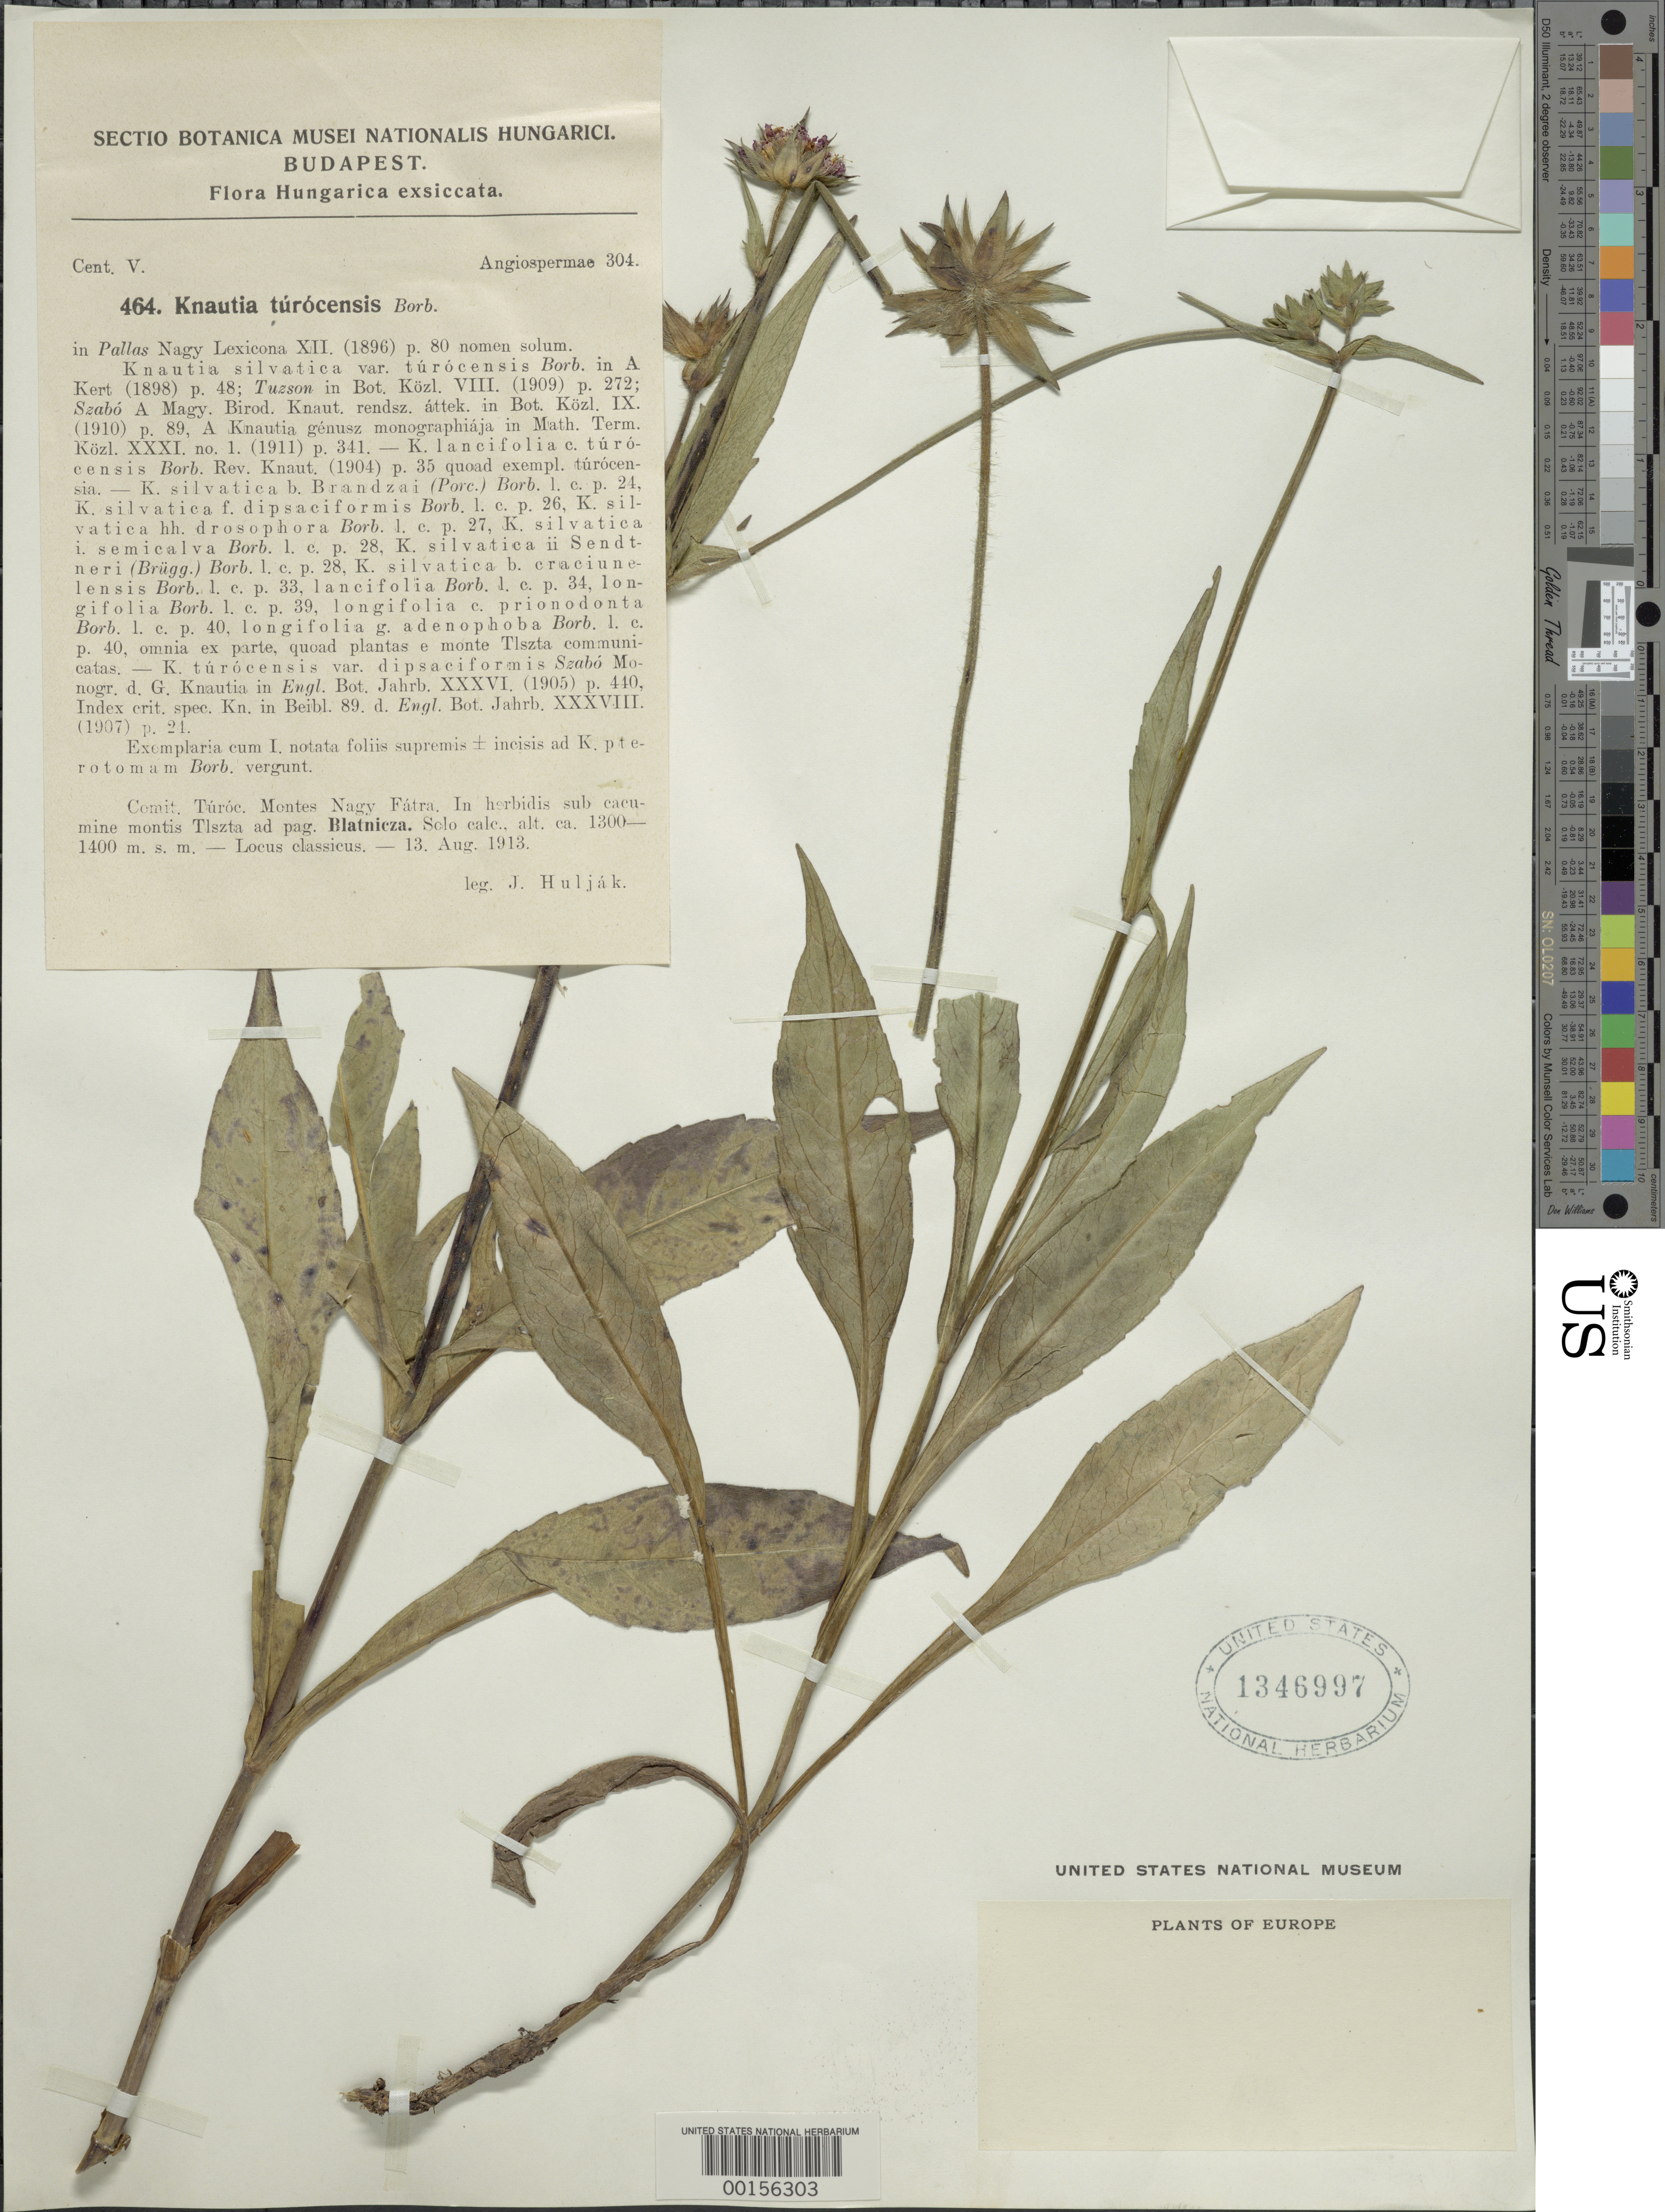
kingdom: Plantae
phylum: Tracheophyta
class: Magnoliopsida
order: Dipsacales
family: Caprifoliaceae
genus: Knautia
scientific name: Knautia turocensis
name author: Borbás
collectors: J. Huljak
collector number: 464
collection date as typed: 13 Aug 1913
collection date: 1913-08-13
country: Hungary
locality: Budapest, Turoc, Nagy Fatra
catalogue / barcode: US 1346997